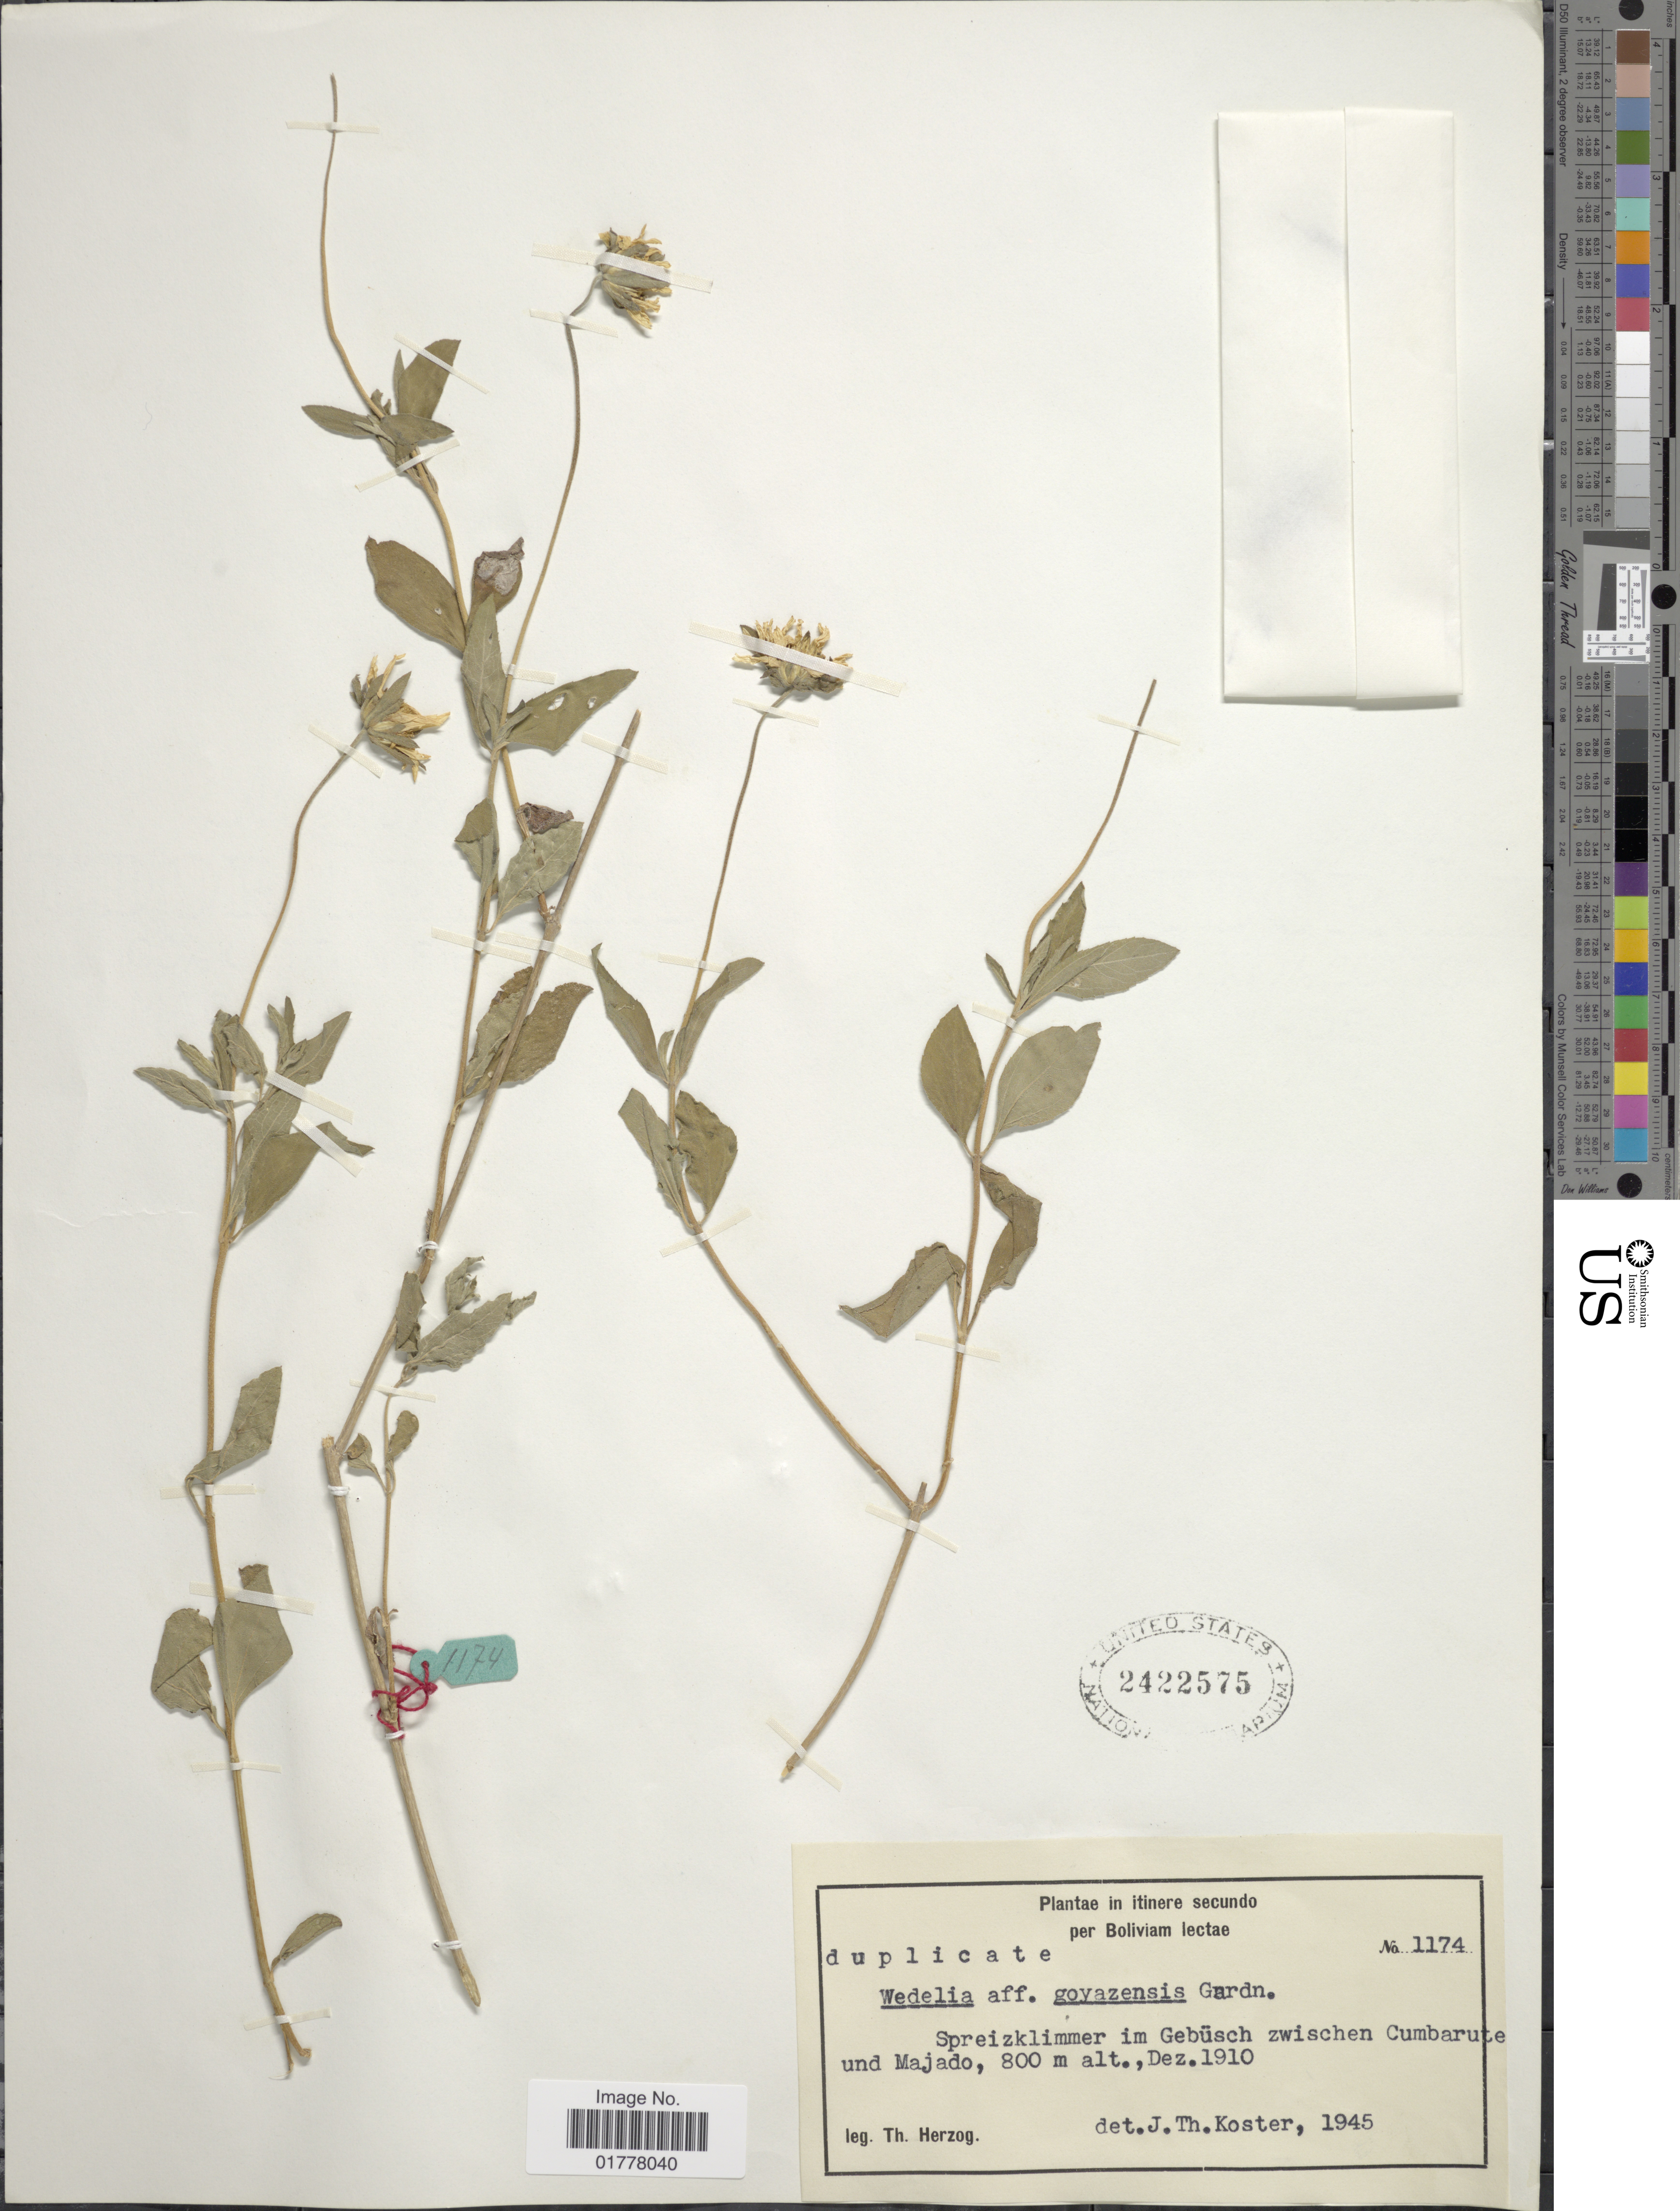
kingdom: Plantae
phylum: Tracheophyta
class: Magnoliopsida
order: Asterales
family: Asteraceae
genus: Angelphytum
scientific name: Angelphytum aspilioides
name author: (Griseb.) H. Rob.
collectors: T. K. J. Herzog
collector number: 1174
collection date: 1910-12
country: Bolivia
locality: Spreizklimmer im Gebüsch zwischen Cumbarute und Majado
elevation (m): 800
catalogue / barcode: US 2422575